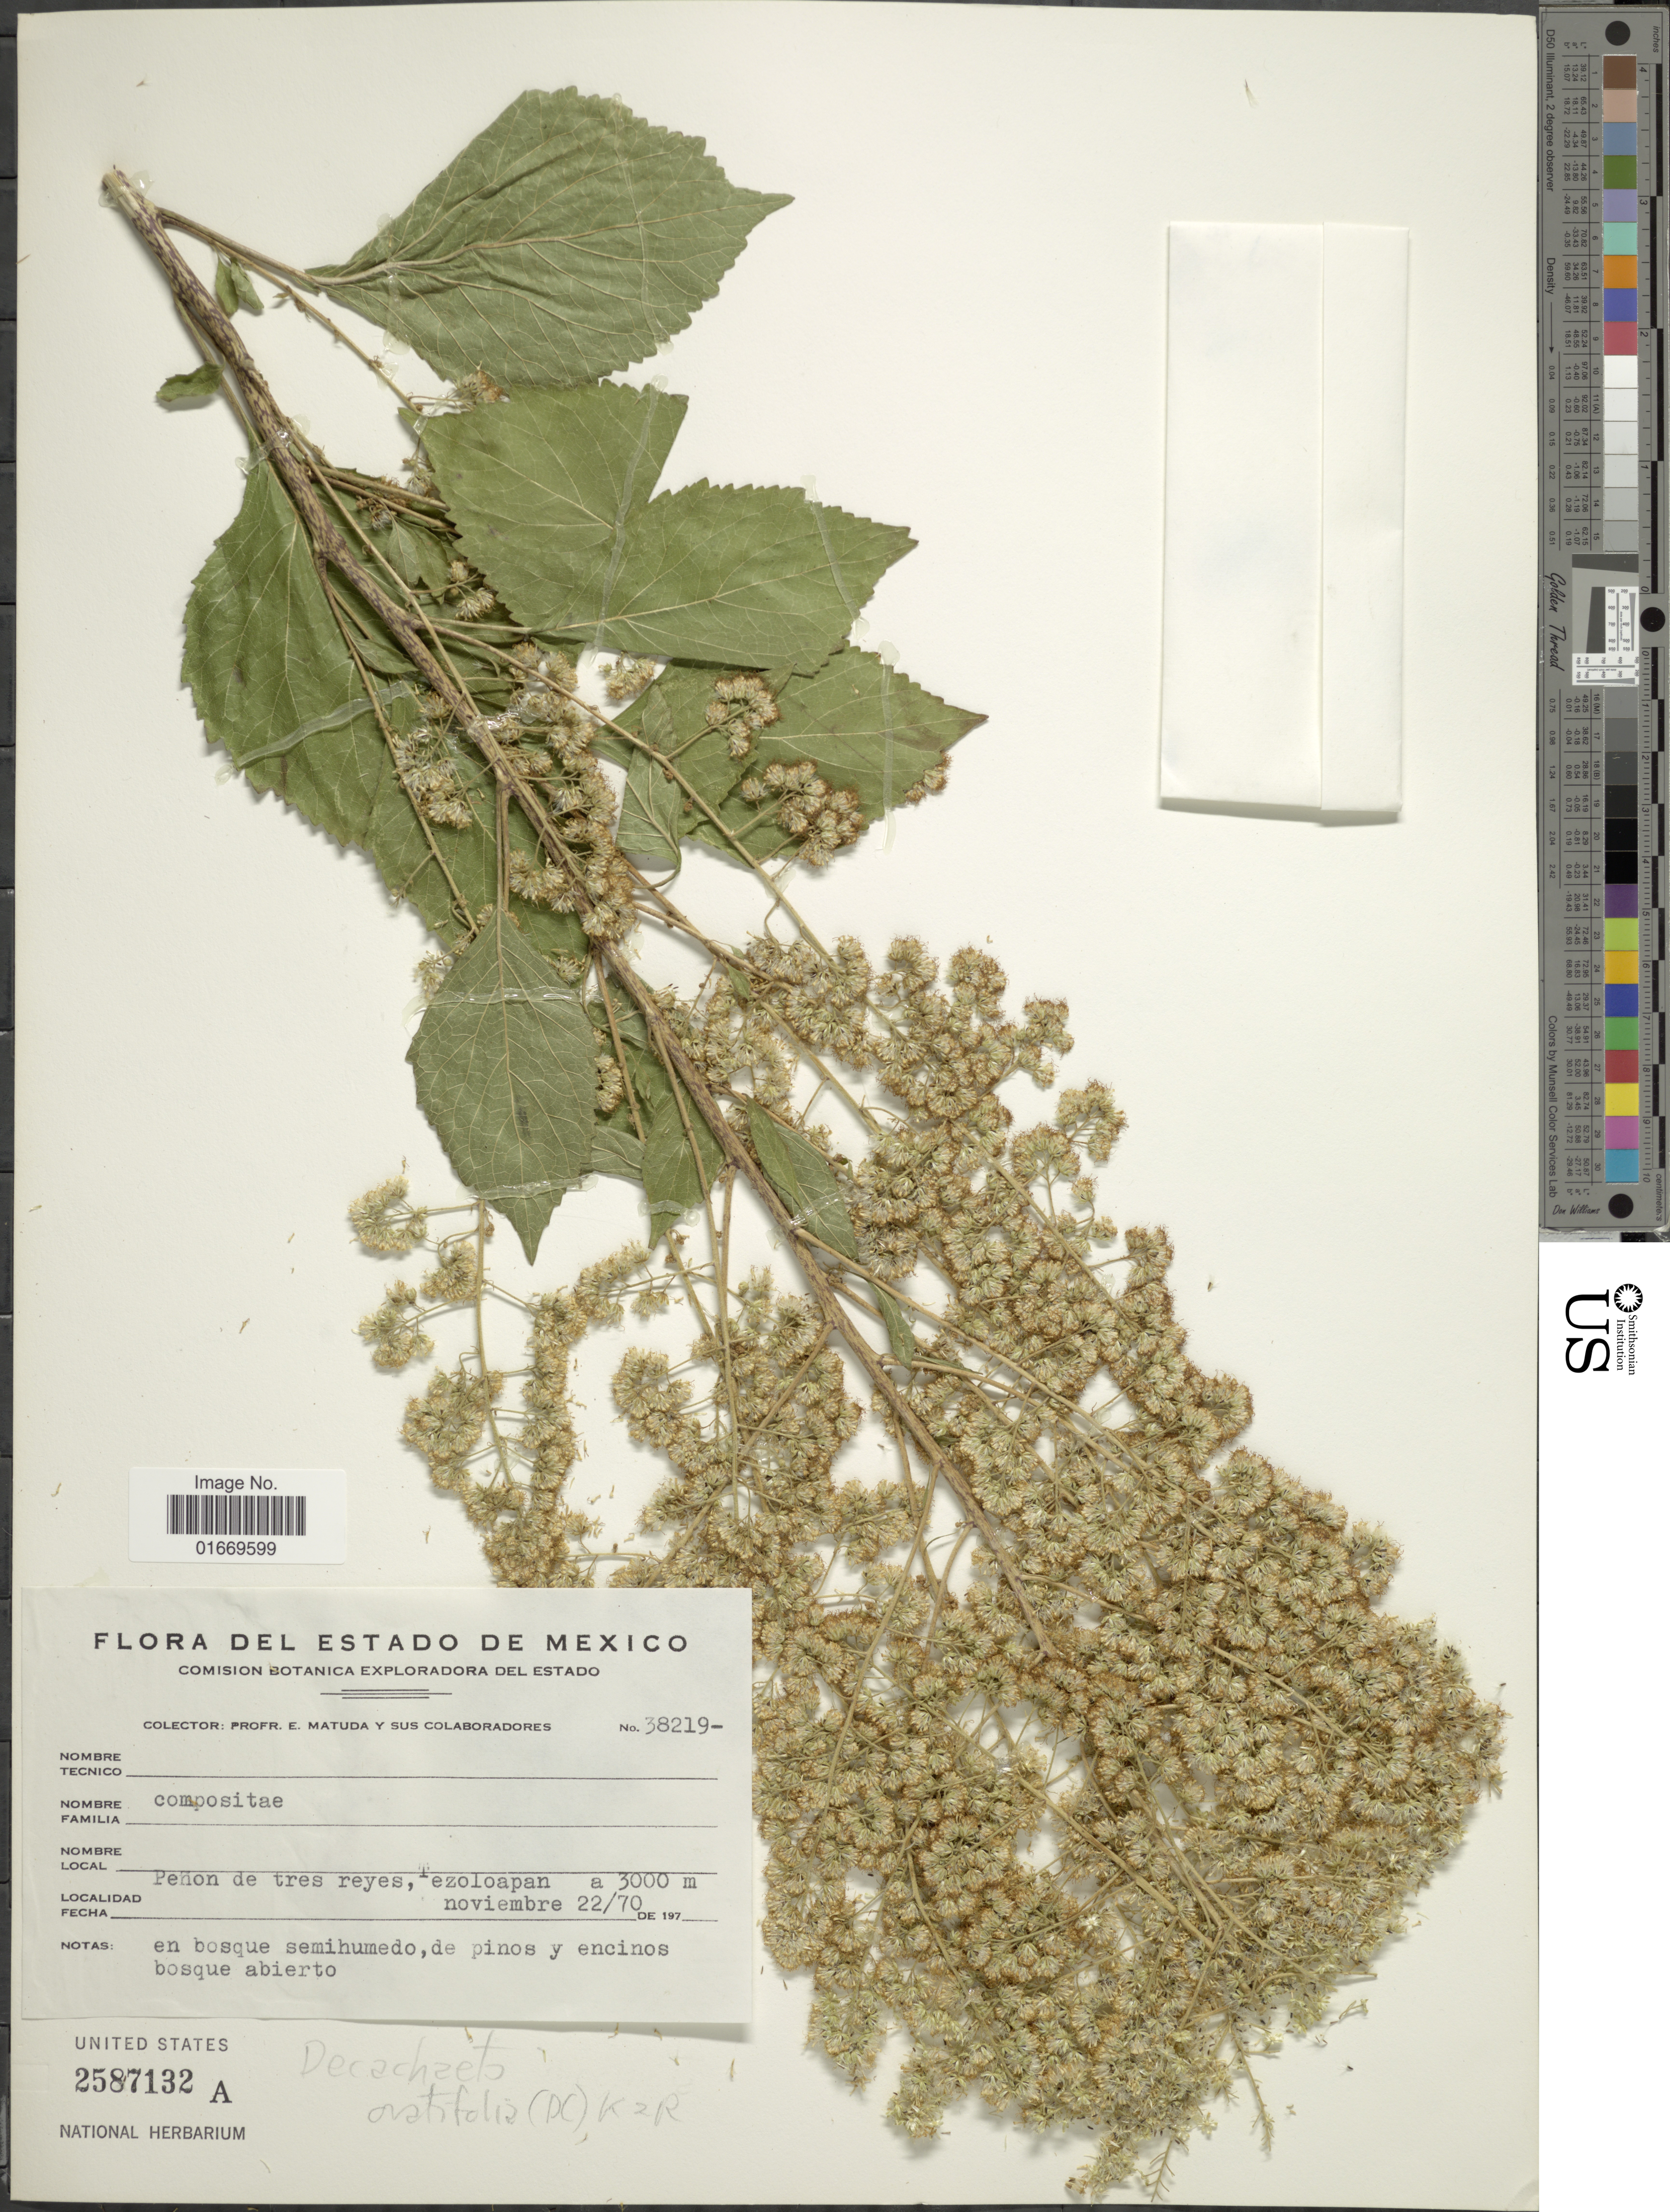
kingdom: Plantae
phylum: Tracheophyta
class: Magnoliopsida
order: Asterales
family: Asteraceae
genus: Decachaeta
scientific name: Decachaeta ovatifolia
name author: (DC.) R.M. King & H. Rob.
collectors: E. Matuda & et al.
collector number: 38219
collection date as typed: Transcribed d/m/y: 22/11/70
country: Mexico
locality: Mexico. Peñon de tres reyes, Tezoloapan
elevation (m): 3000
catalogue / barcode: US 2587132A